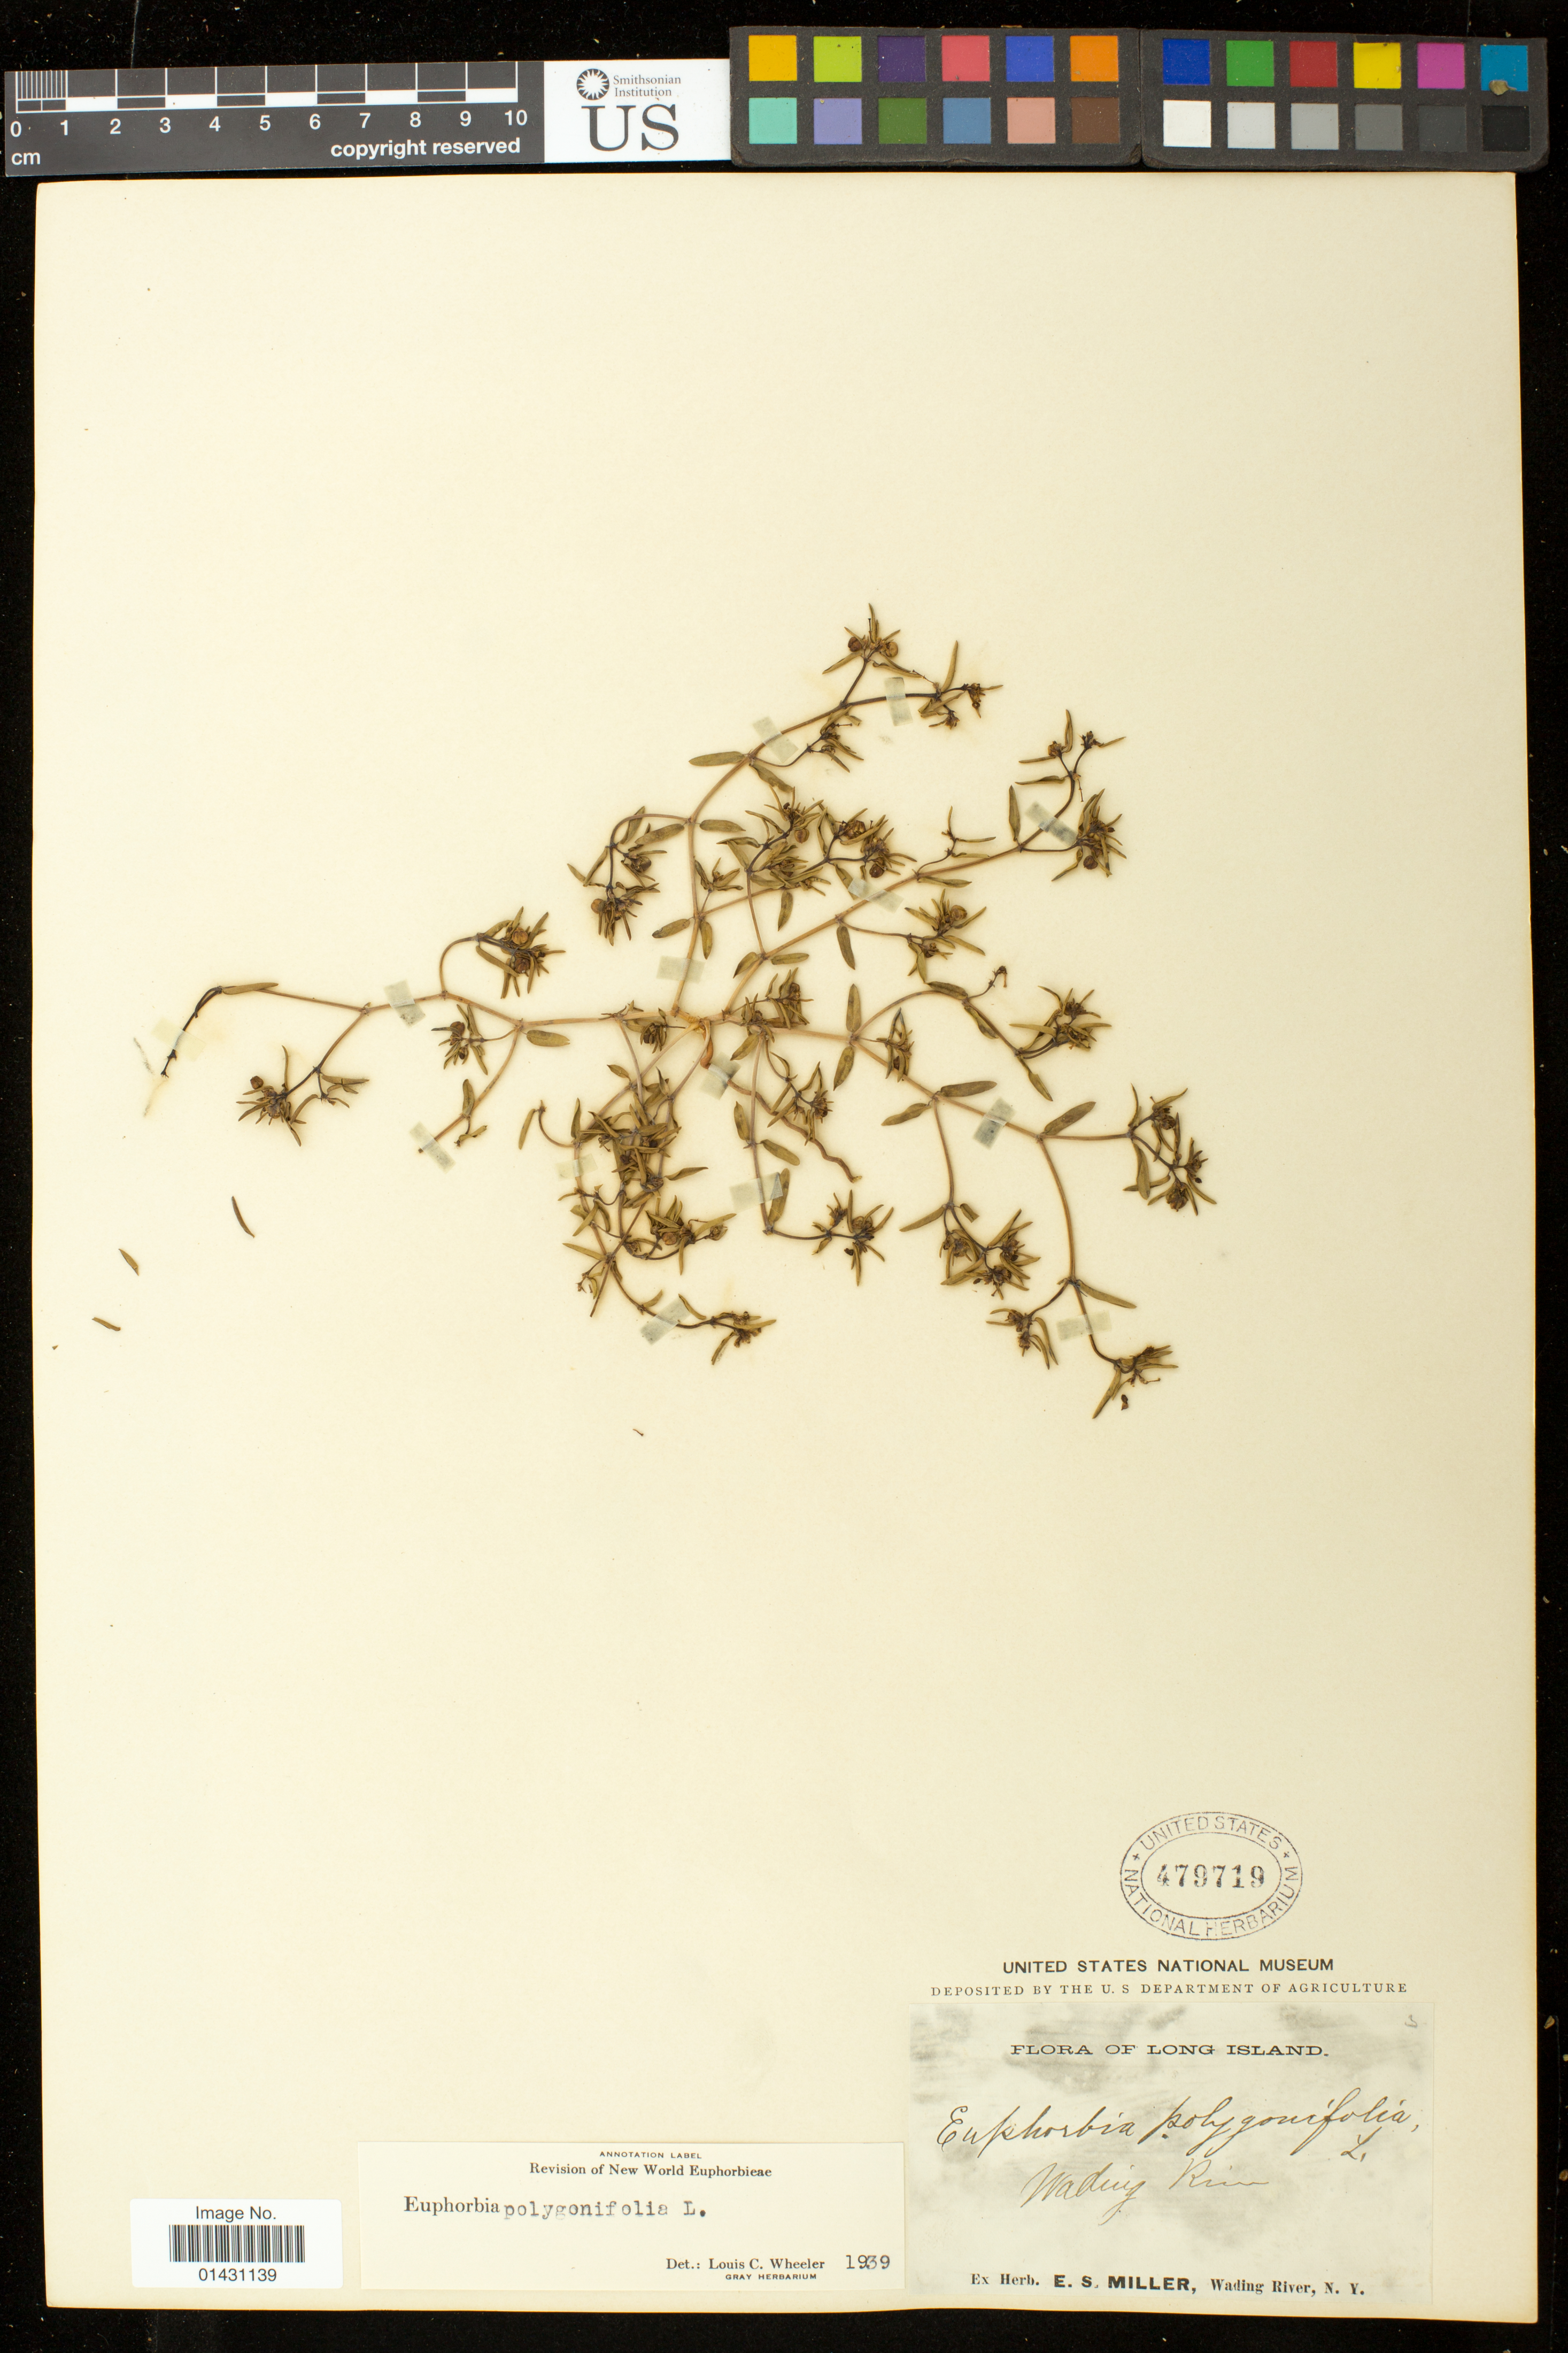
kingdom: Plantae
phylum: Tracheophyta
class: Magnoliopsida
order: Malpighiales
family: Euphorbiaceae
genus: Euphorbia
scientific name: Euphorbia polygonifolia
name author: L.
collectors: E. S. Miller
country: United States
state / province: New York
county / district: Suffolk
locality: Wading River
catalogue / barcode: US 479719